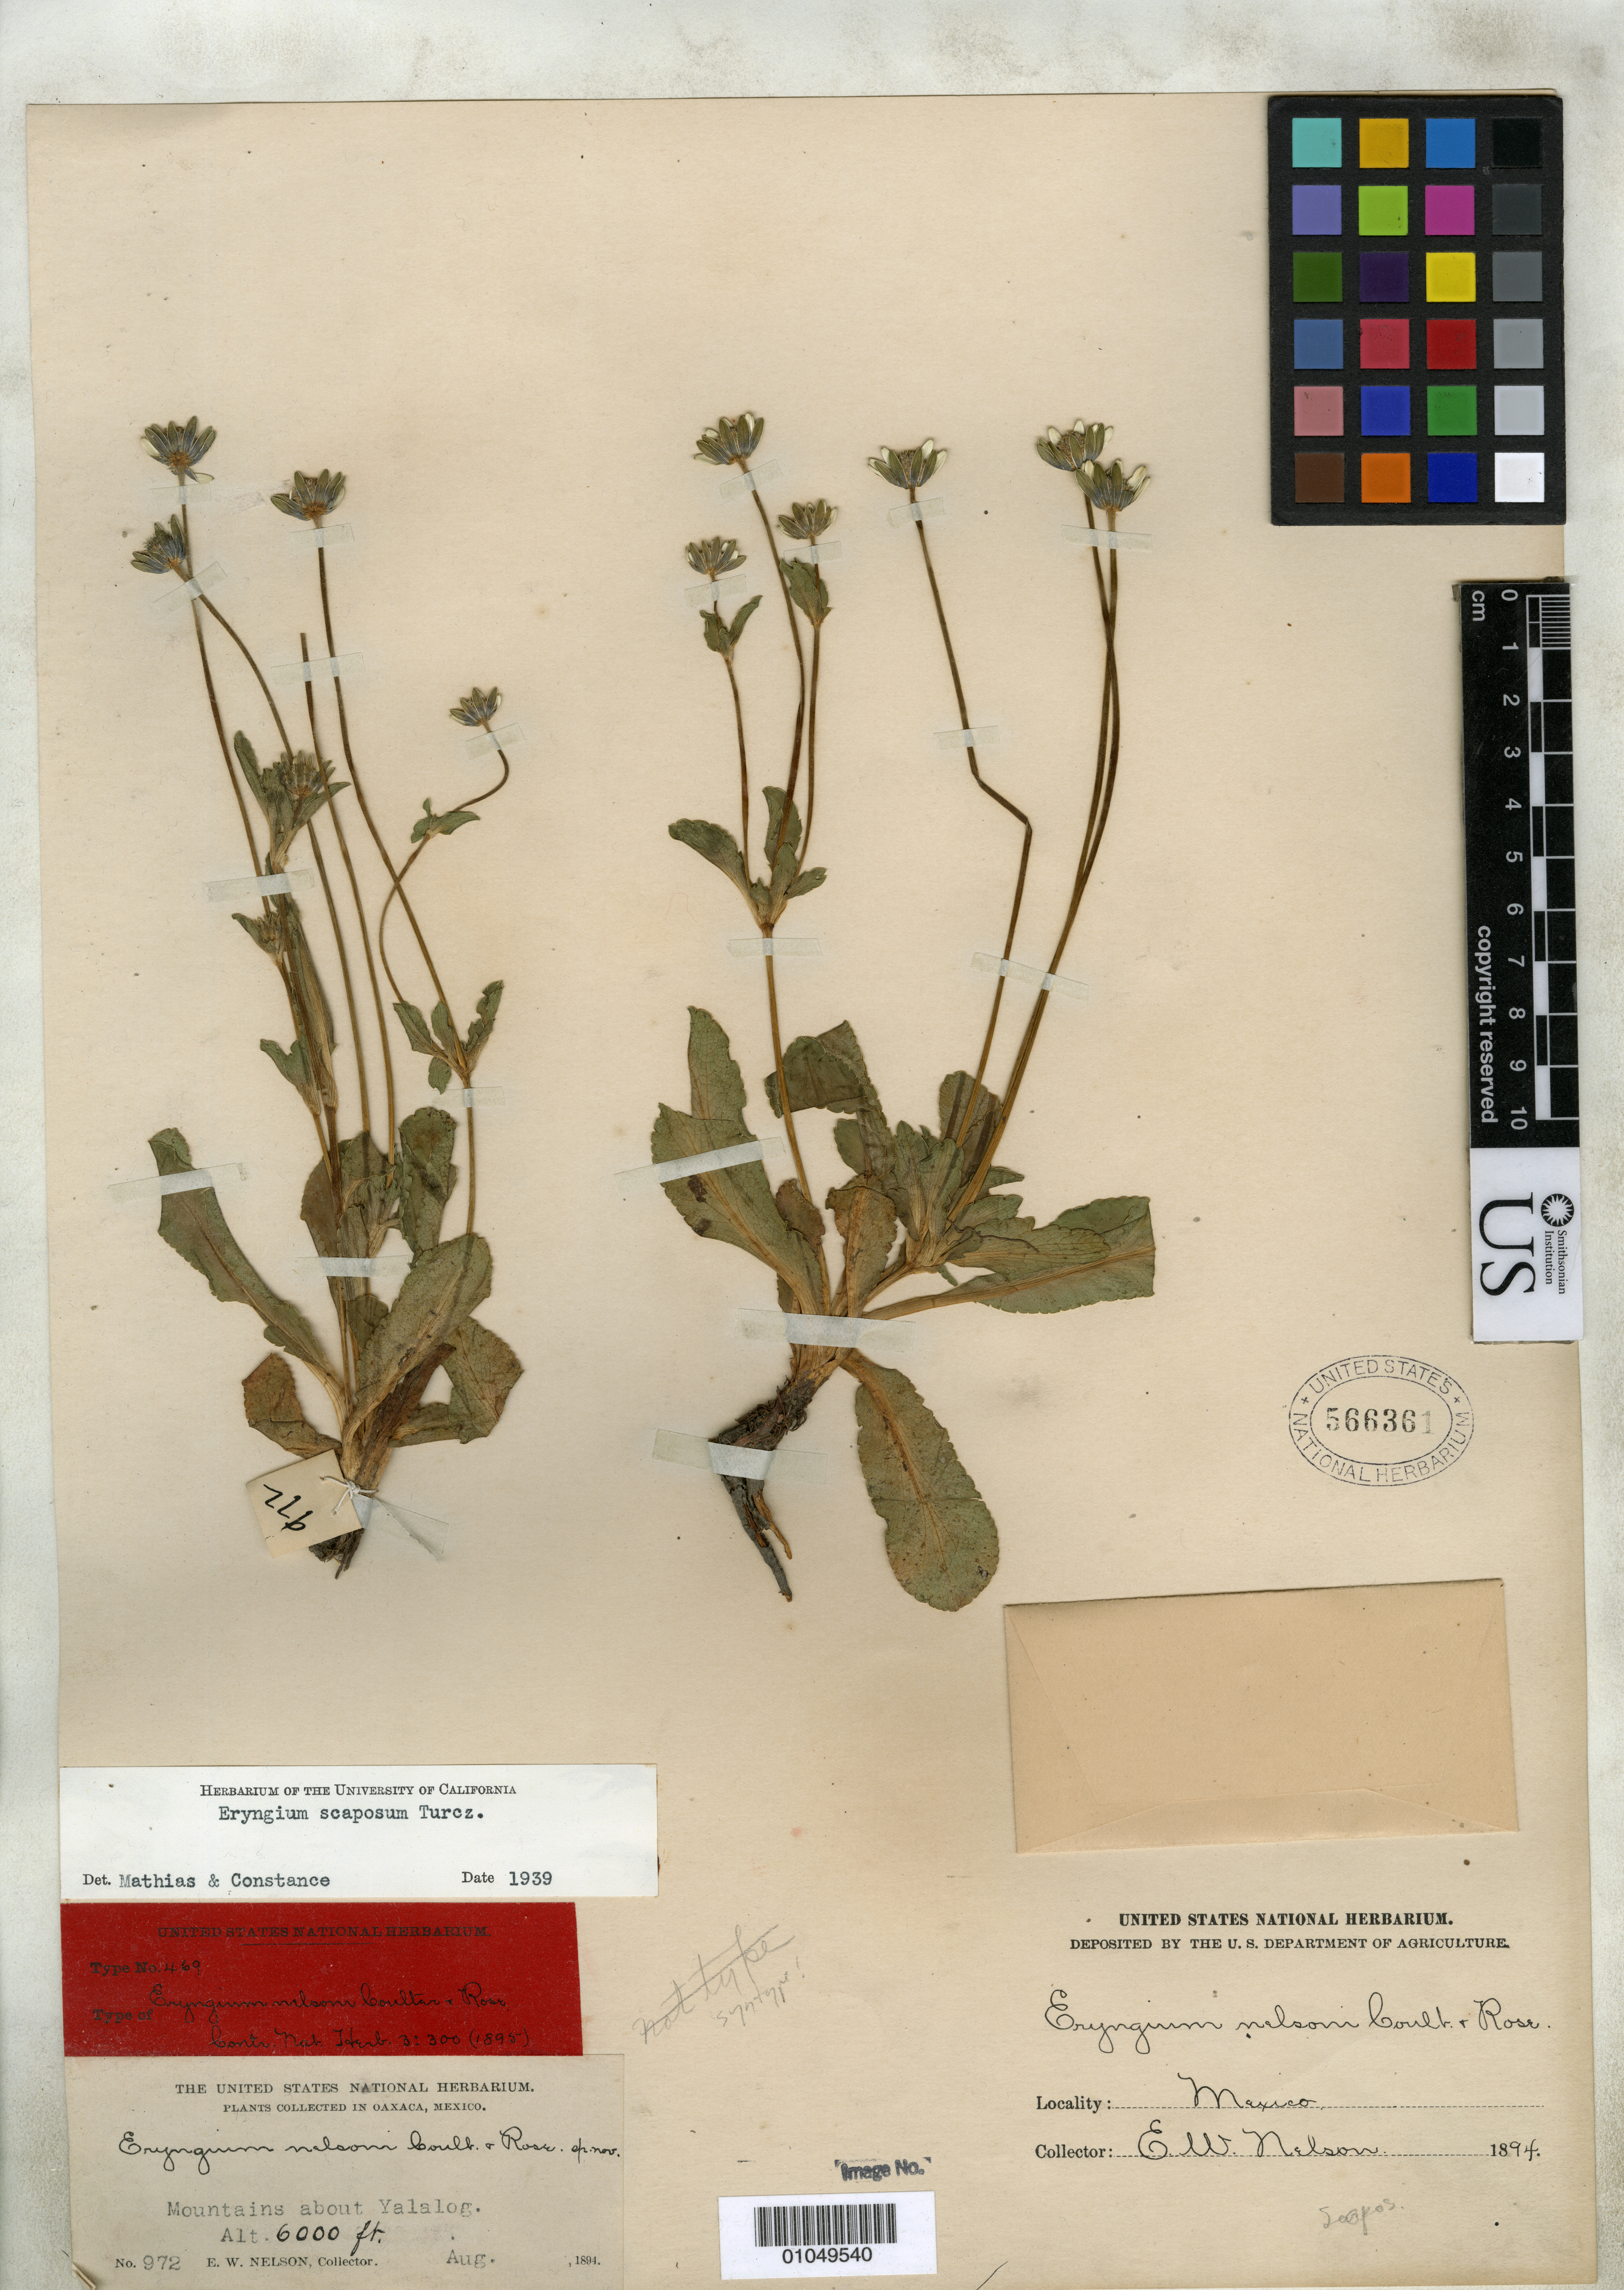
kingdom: Plantae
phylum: Tracheophyta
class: Magnoliopsida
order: Apiales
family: Apiaceae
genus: Eryngium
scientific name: Eryngium nelsonii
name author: J.M. Coult. & Rose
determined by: Mathias, M. E.; Constance, L.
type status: Syntype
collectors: E. W. Nelson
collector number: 972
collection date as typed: Aug 1894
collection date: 1894-08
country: Mexico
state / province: Oaxaca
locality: Mountains about Yalalog.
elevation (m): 1829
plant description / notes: Epithet published as "Nelsoni".; Lectotype is Nelson 1011 as (effectively) designated by Mathias & Constance, Amer. Midl. Naturalist 25: 380 (1941).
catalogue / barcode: US 566361